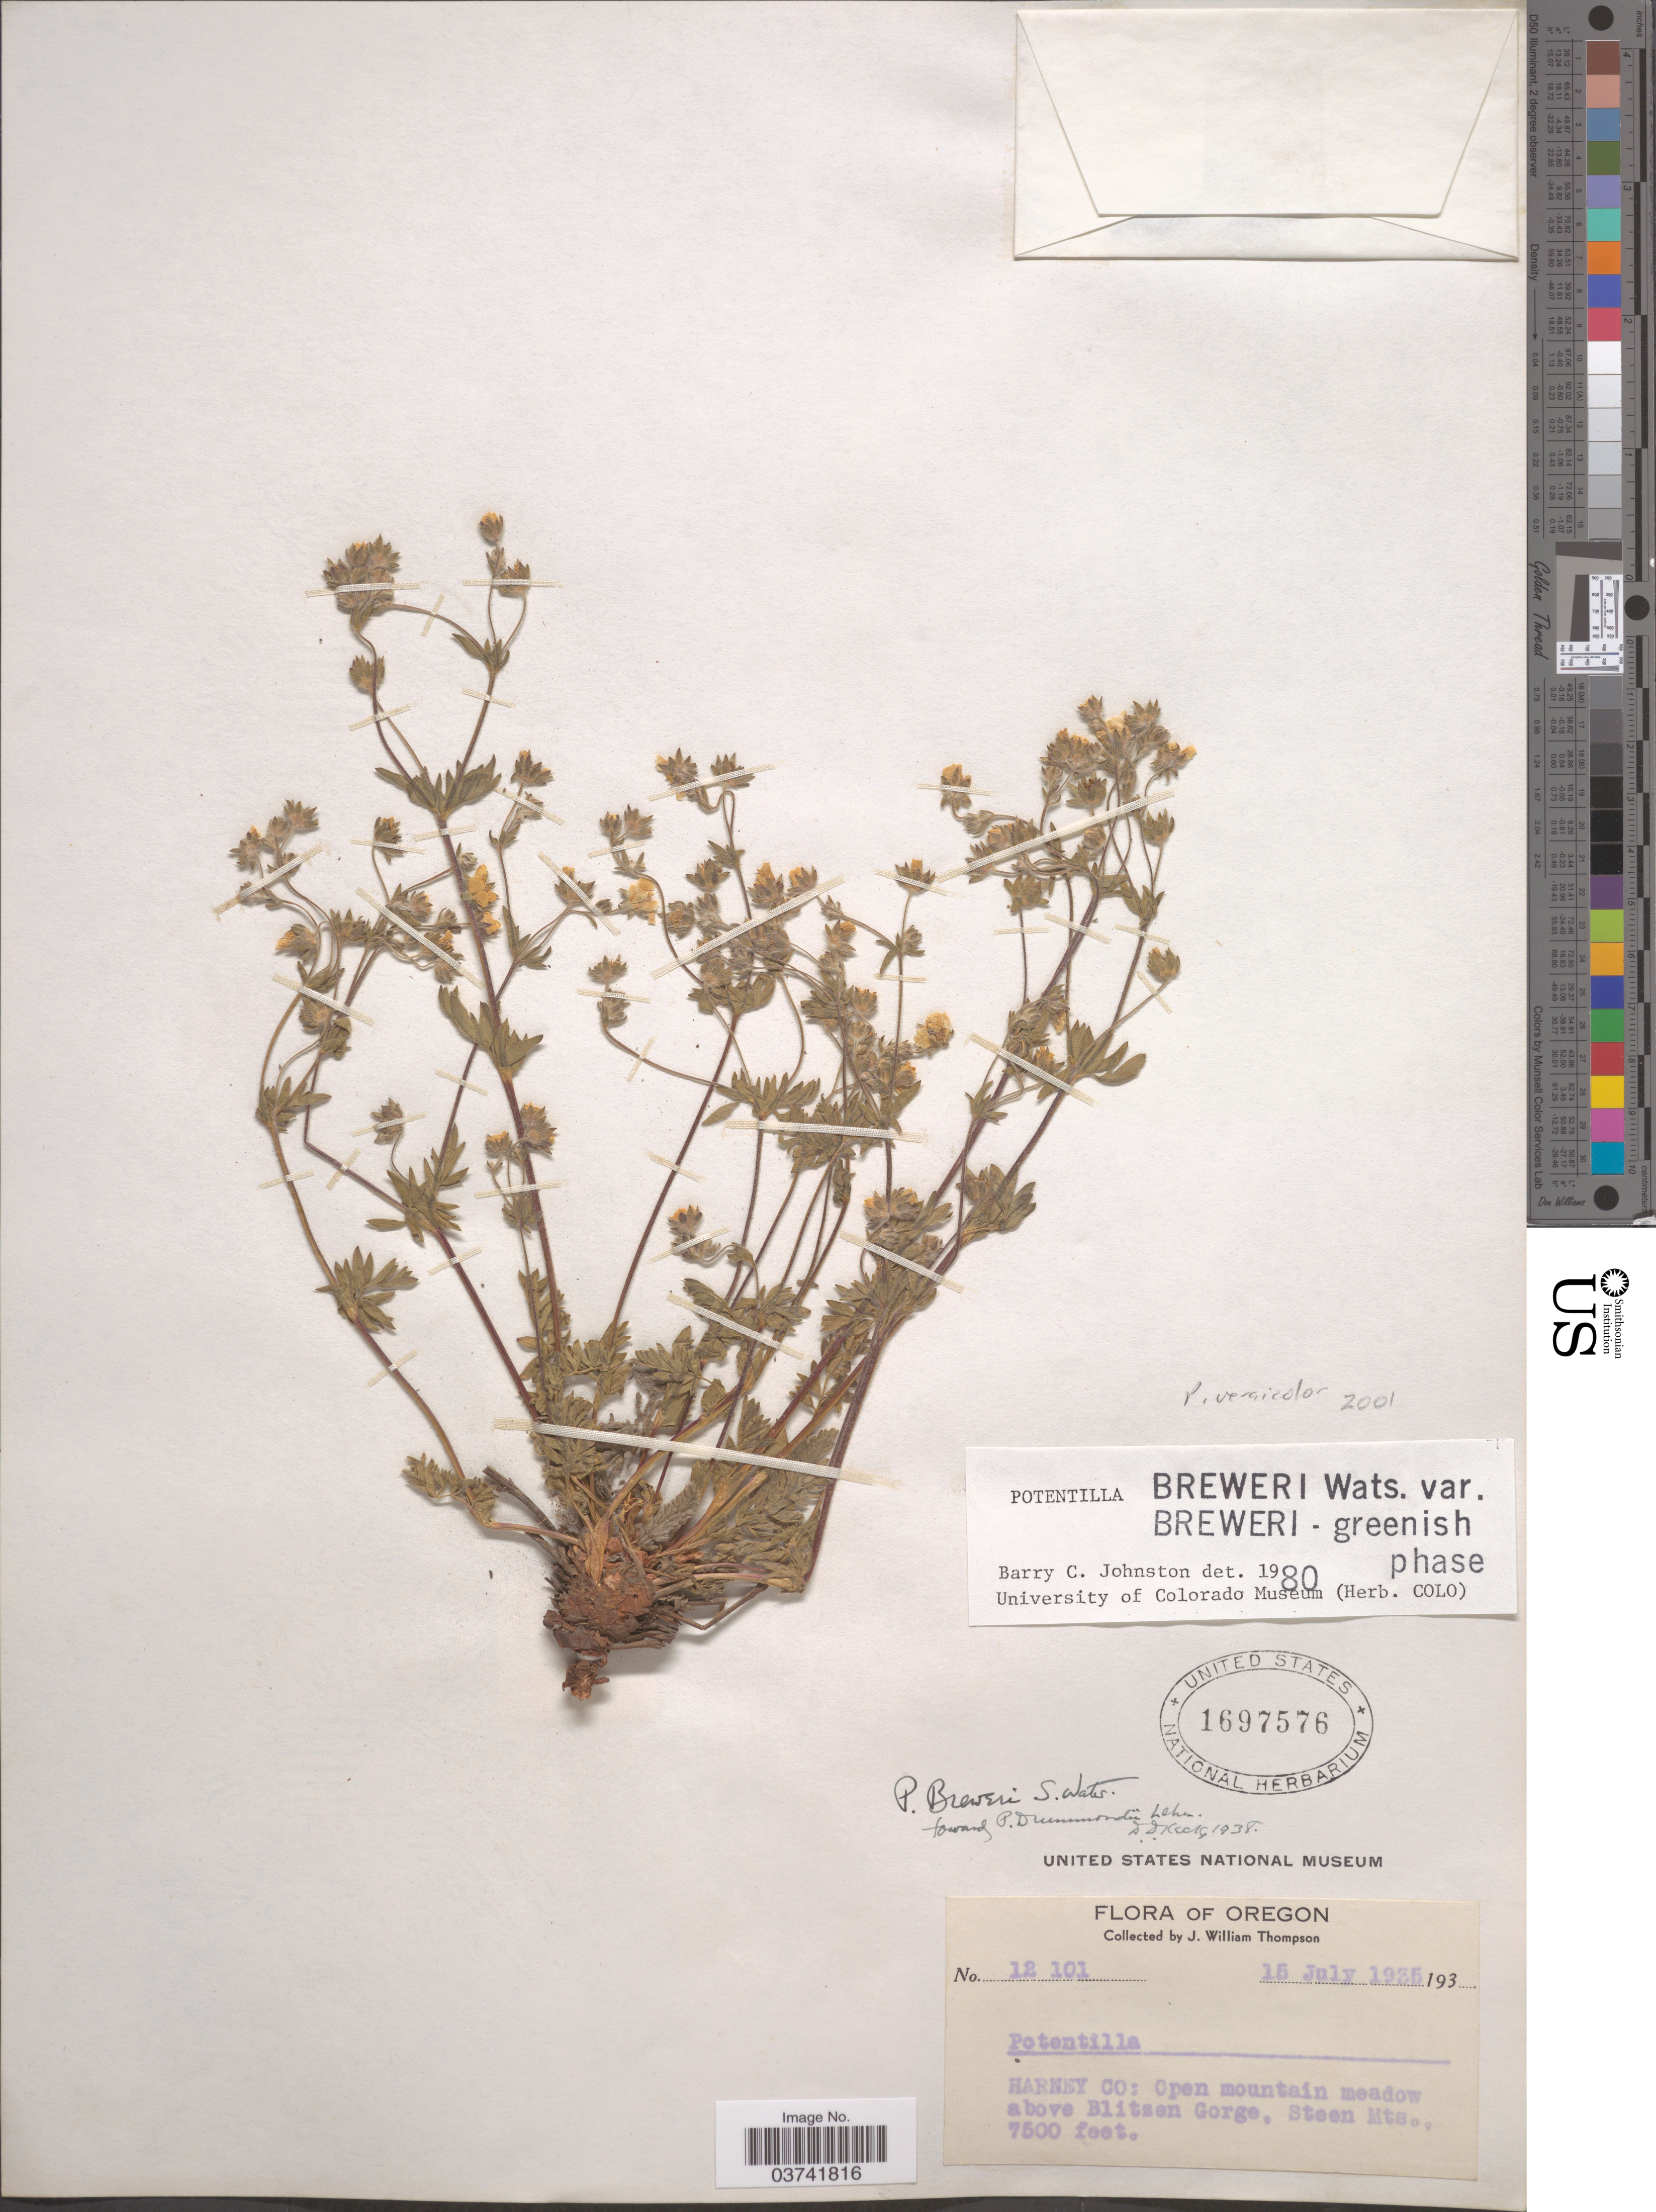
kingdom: Plantae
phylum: Tracheophyta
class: Magnoliopsida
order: Rosales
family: Rosaceae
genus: Potentilla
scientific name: Potentilla versicolor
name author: Rydb.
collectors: J. W. Thompson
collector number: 12101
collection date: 1935-07-15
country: United States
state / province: Oregon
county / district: Harney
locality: Harney Co: Open mountain meadow above Blitzen Gorge, Steen Mts.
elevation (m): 2286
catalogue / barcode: US 1697576